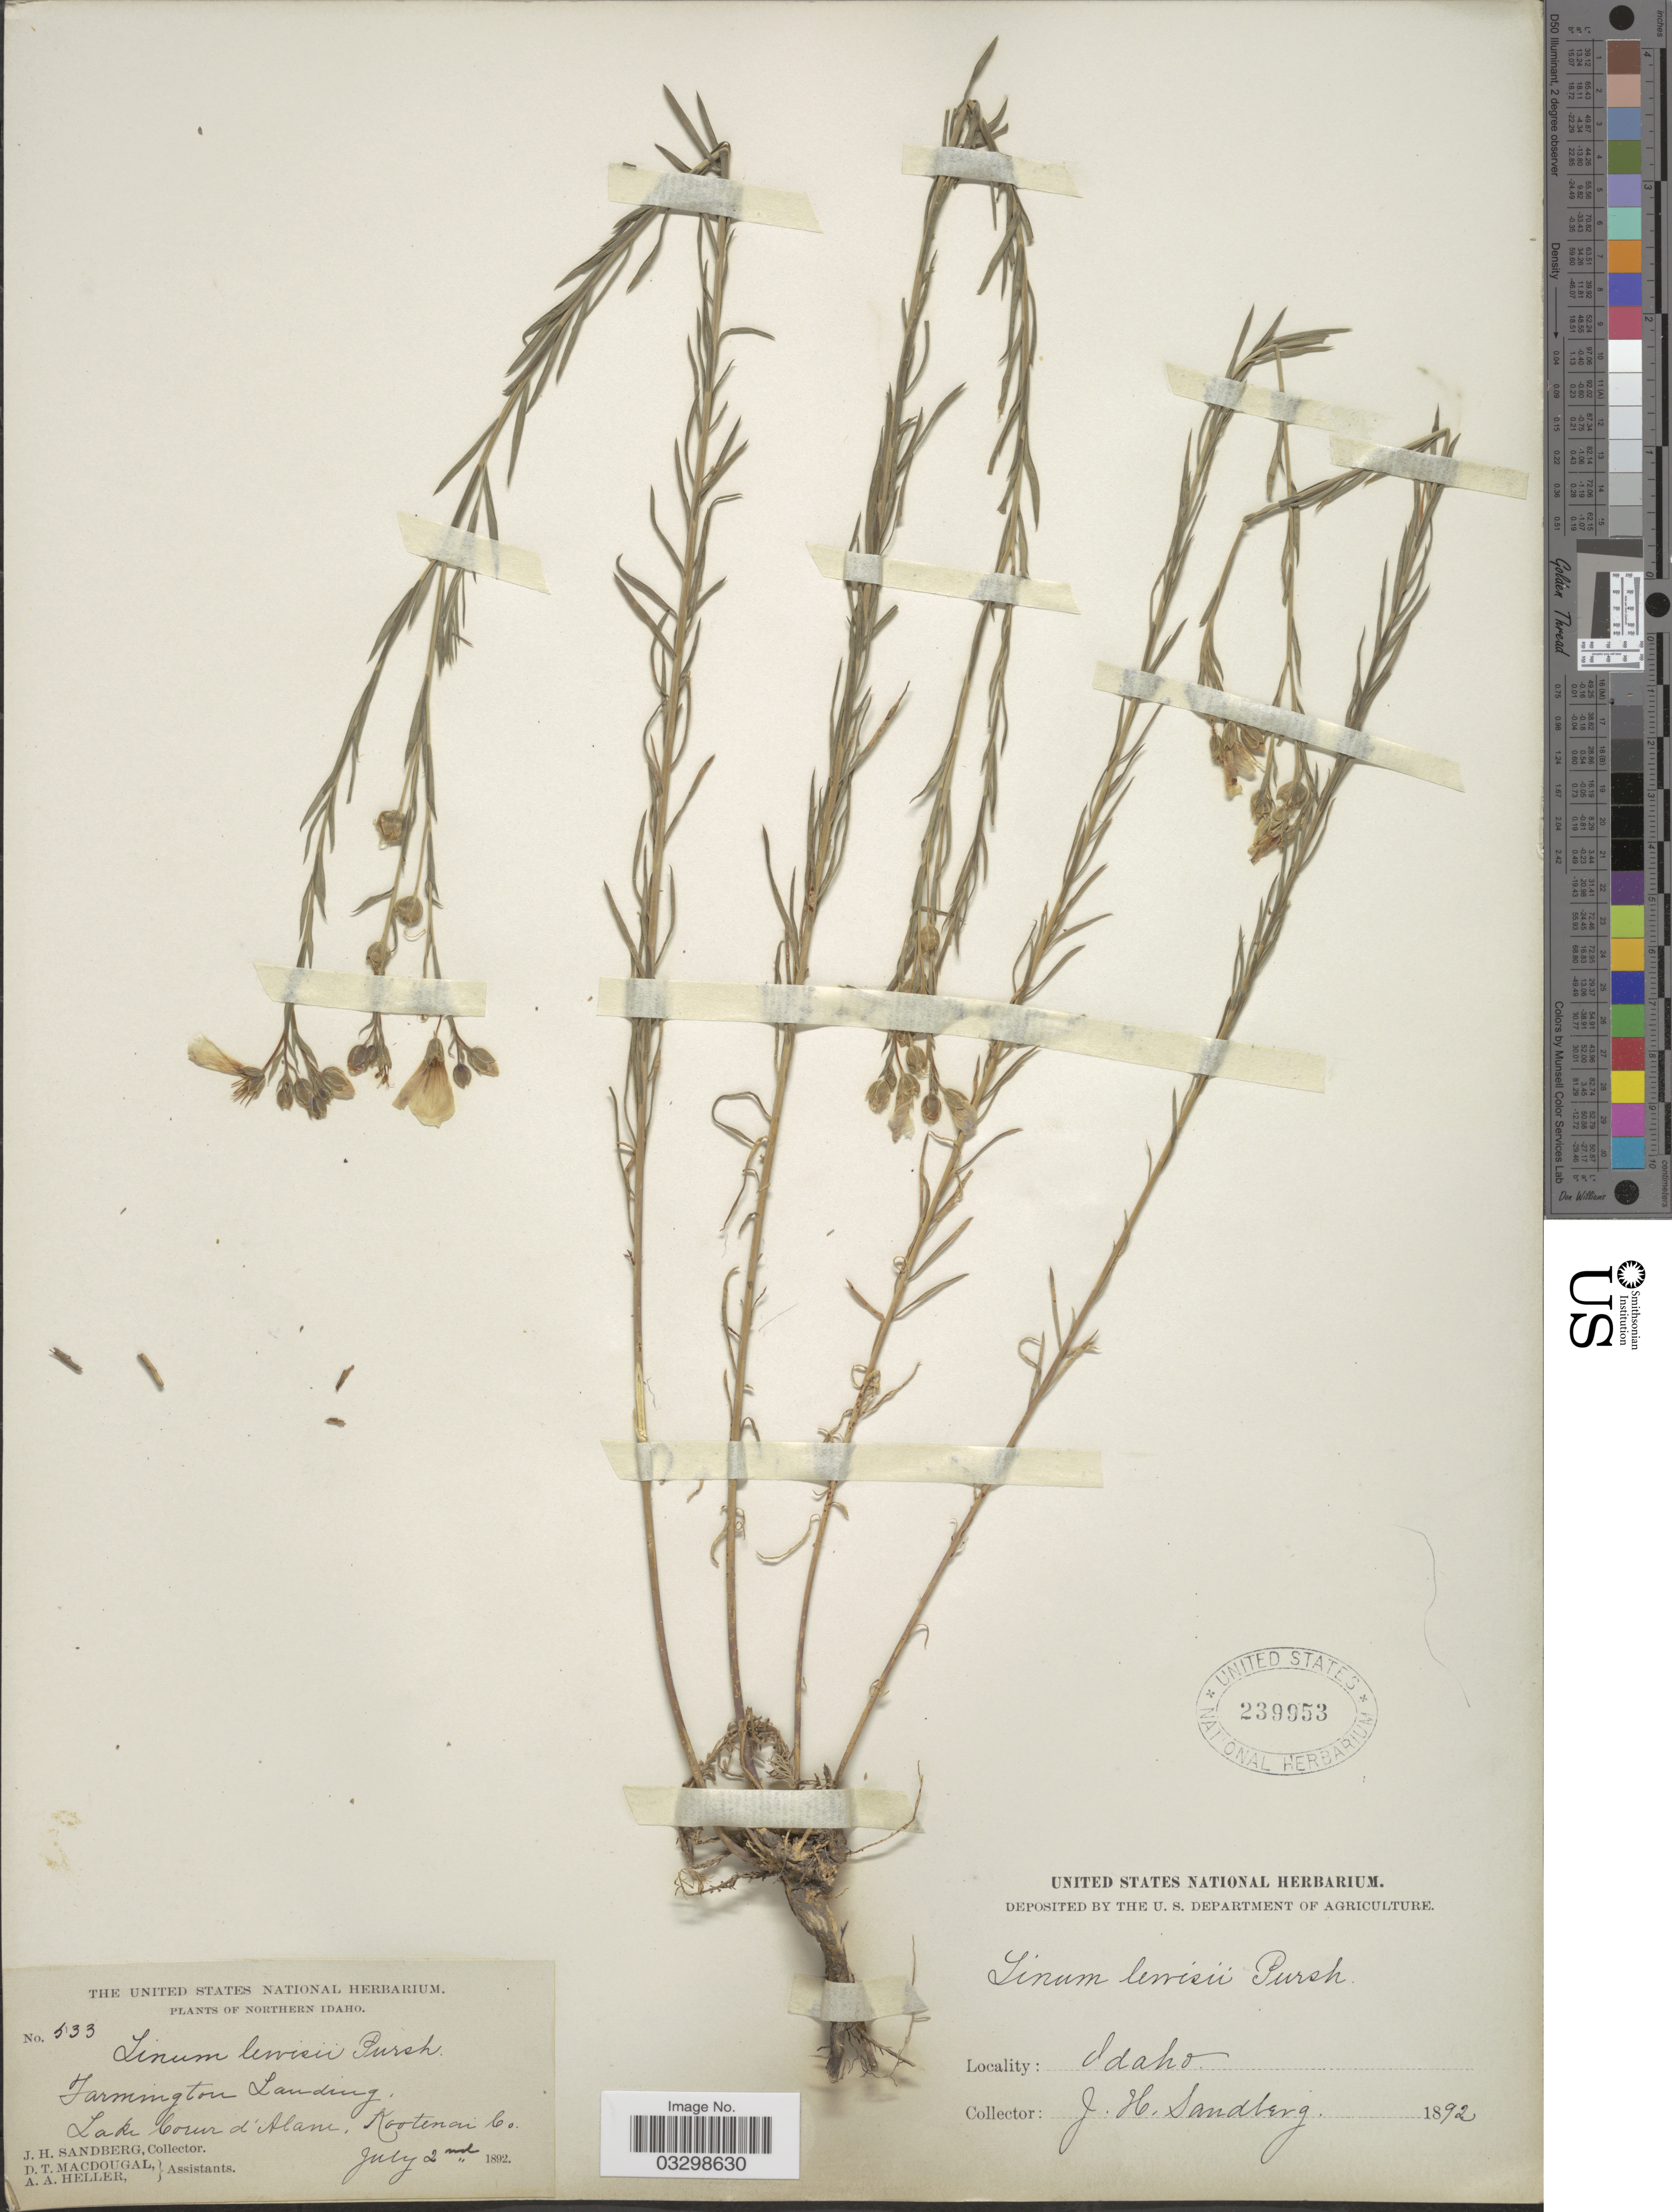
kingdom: Plantae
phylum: Tracheophyta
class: Magnoliopsida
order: Malpighiales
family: Linaceae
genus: Linum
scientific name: Linum lewisii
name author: Pursh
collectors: J. H. Sandberg, D. T. MacDougal & A. A. Heller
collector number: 533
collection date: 1892-07-02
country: United States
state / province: Idaho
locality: Northern Idaho. Farmington Landing. Lake Coeur d'Alene. Kootenai Co.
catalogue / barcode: US 239953